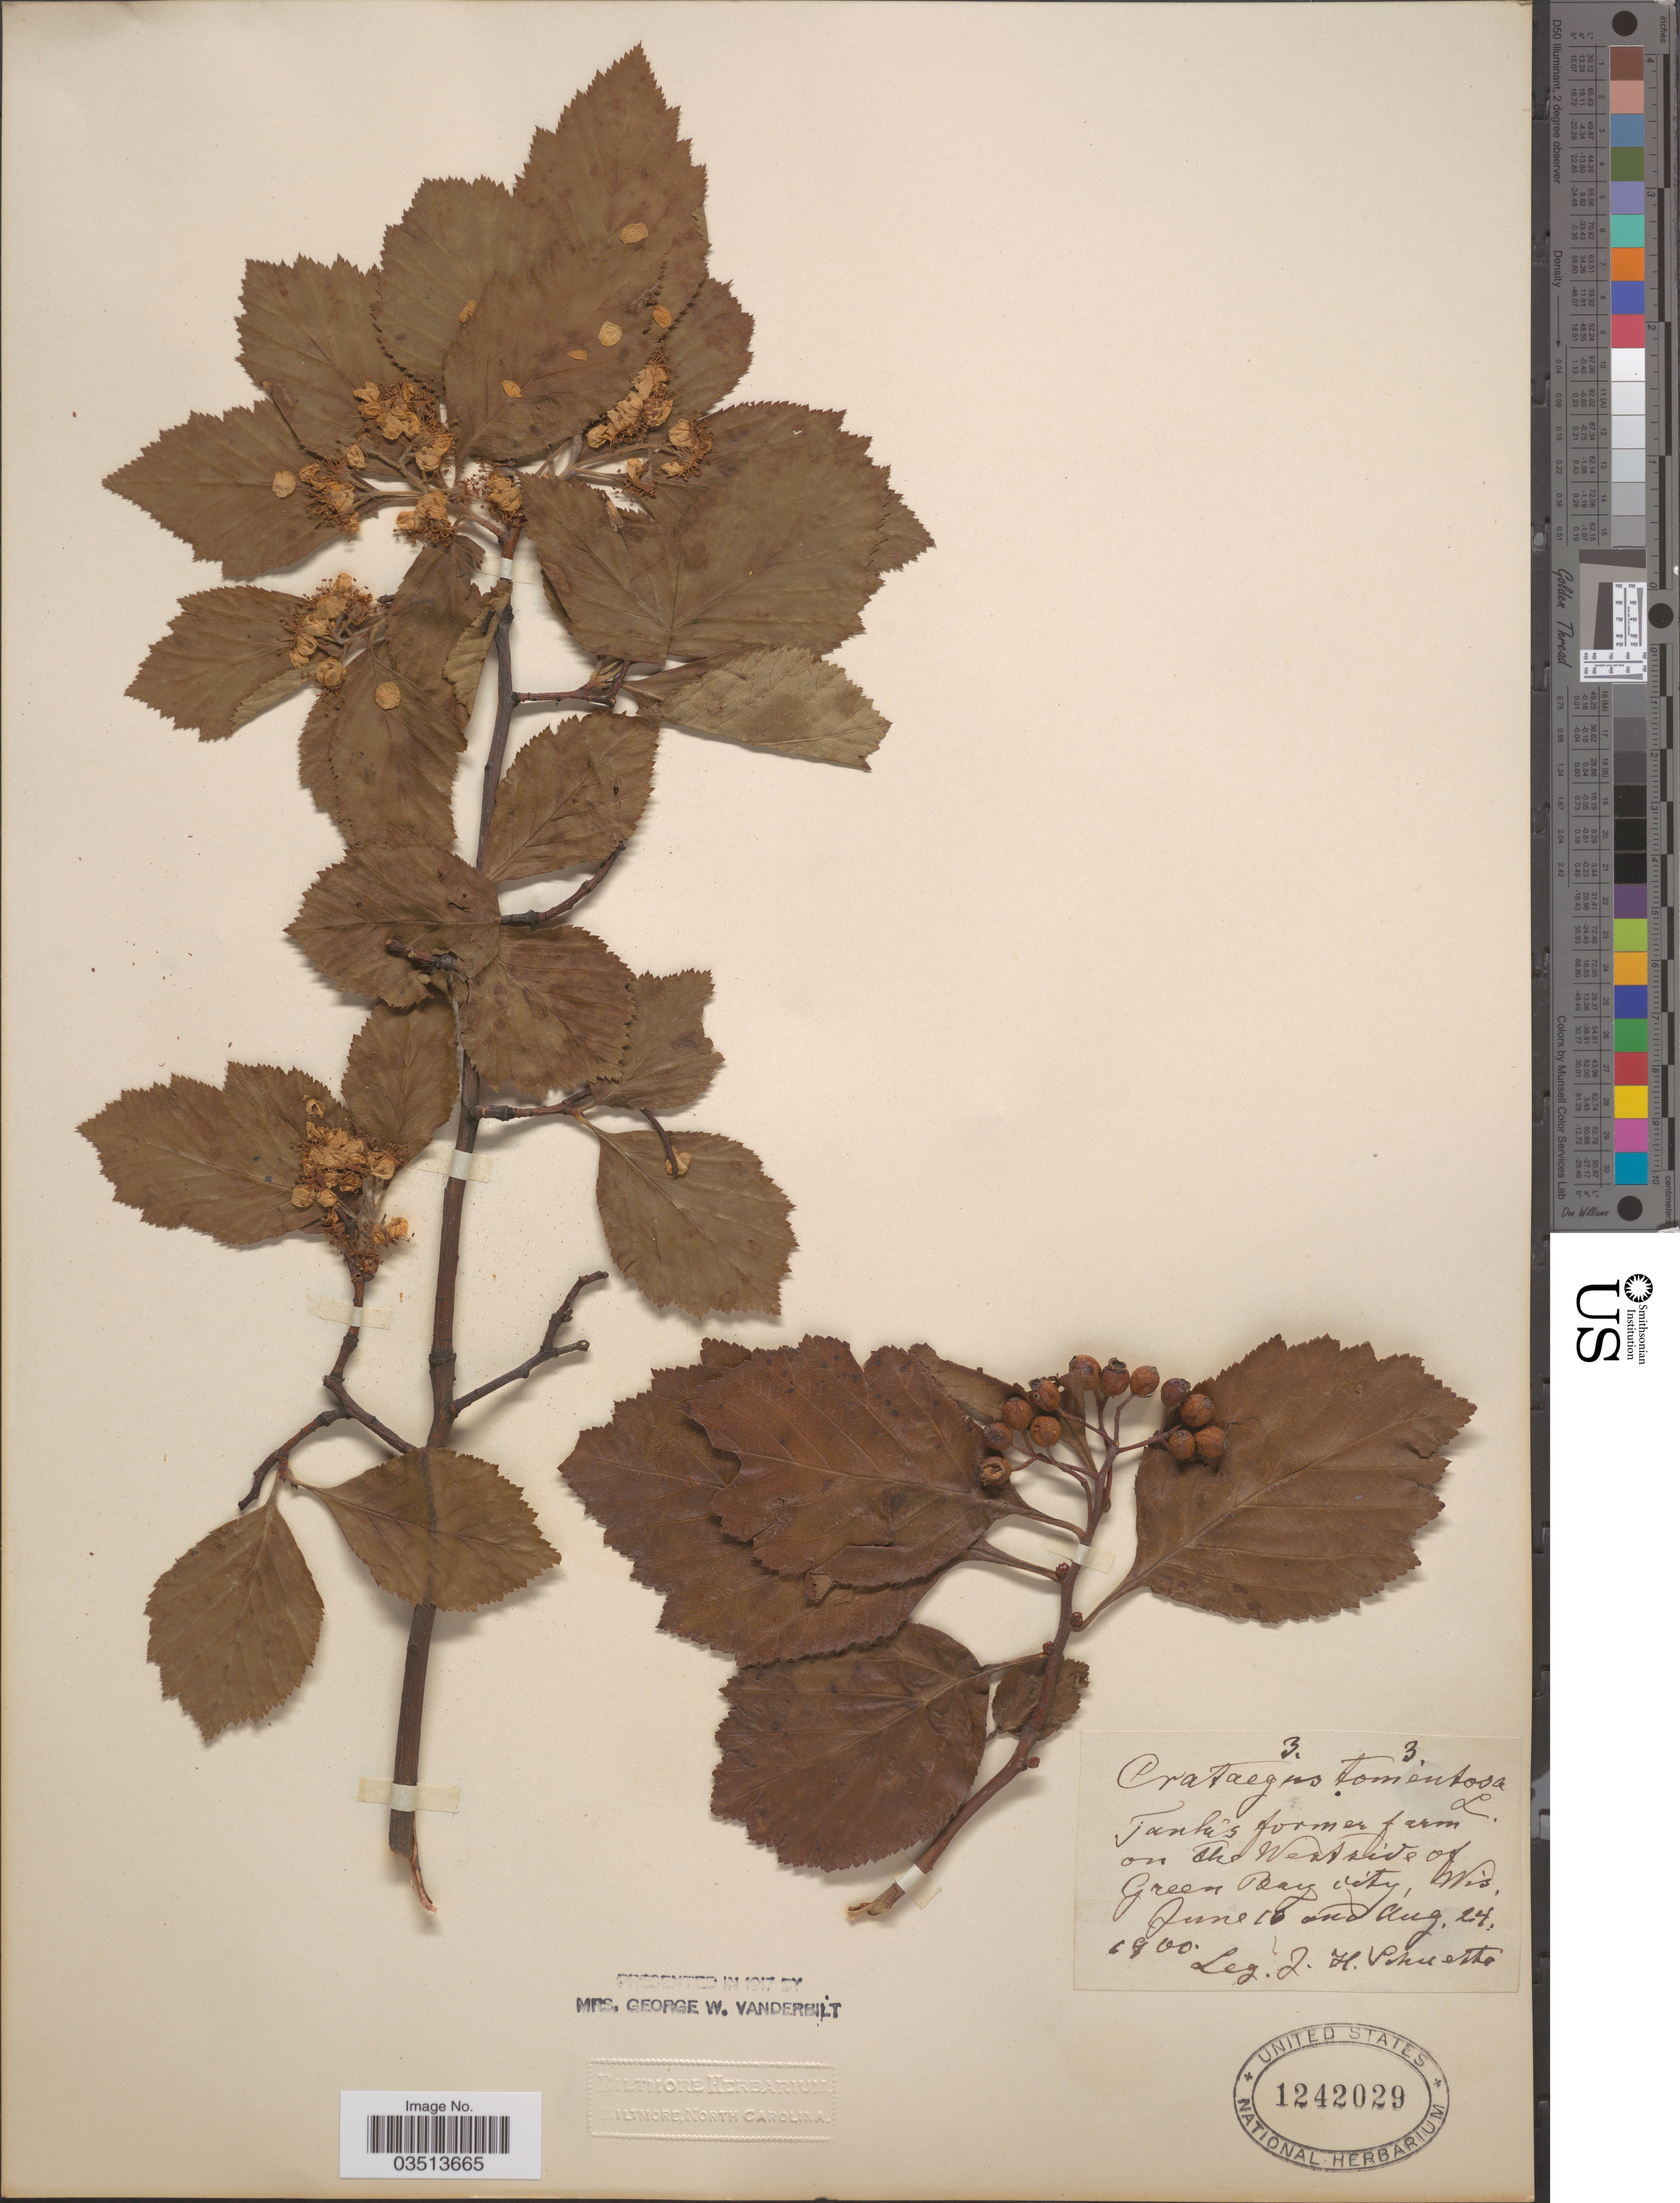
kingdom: Plantae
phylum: Tracheophyta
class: Magnoliopsida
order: Rosales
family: Rosaceae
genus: Crataegus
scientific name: Crataegus calpodendron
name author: (Ehrh.) Medik.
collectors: J. H. Schuette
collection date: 1900-08-24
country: United States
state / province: Wisconsin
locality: Tank's former farm on the West side of Green Bay city.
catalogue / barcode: US 1242029